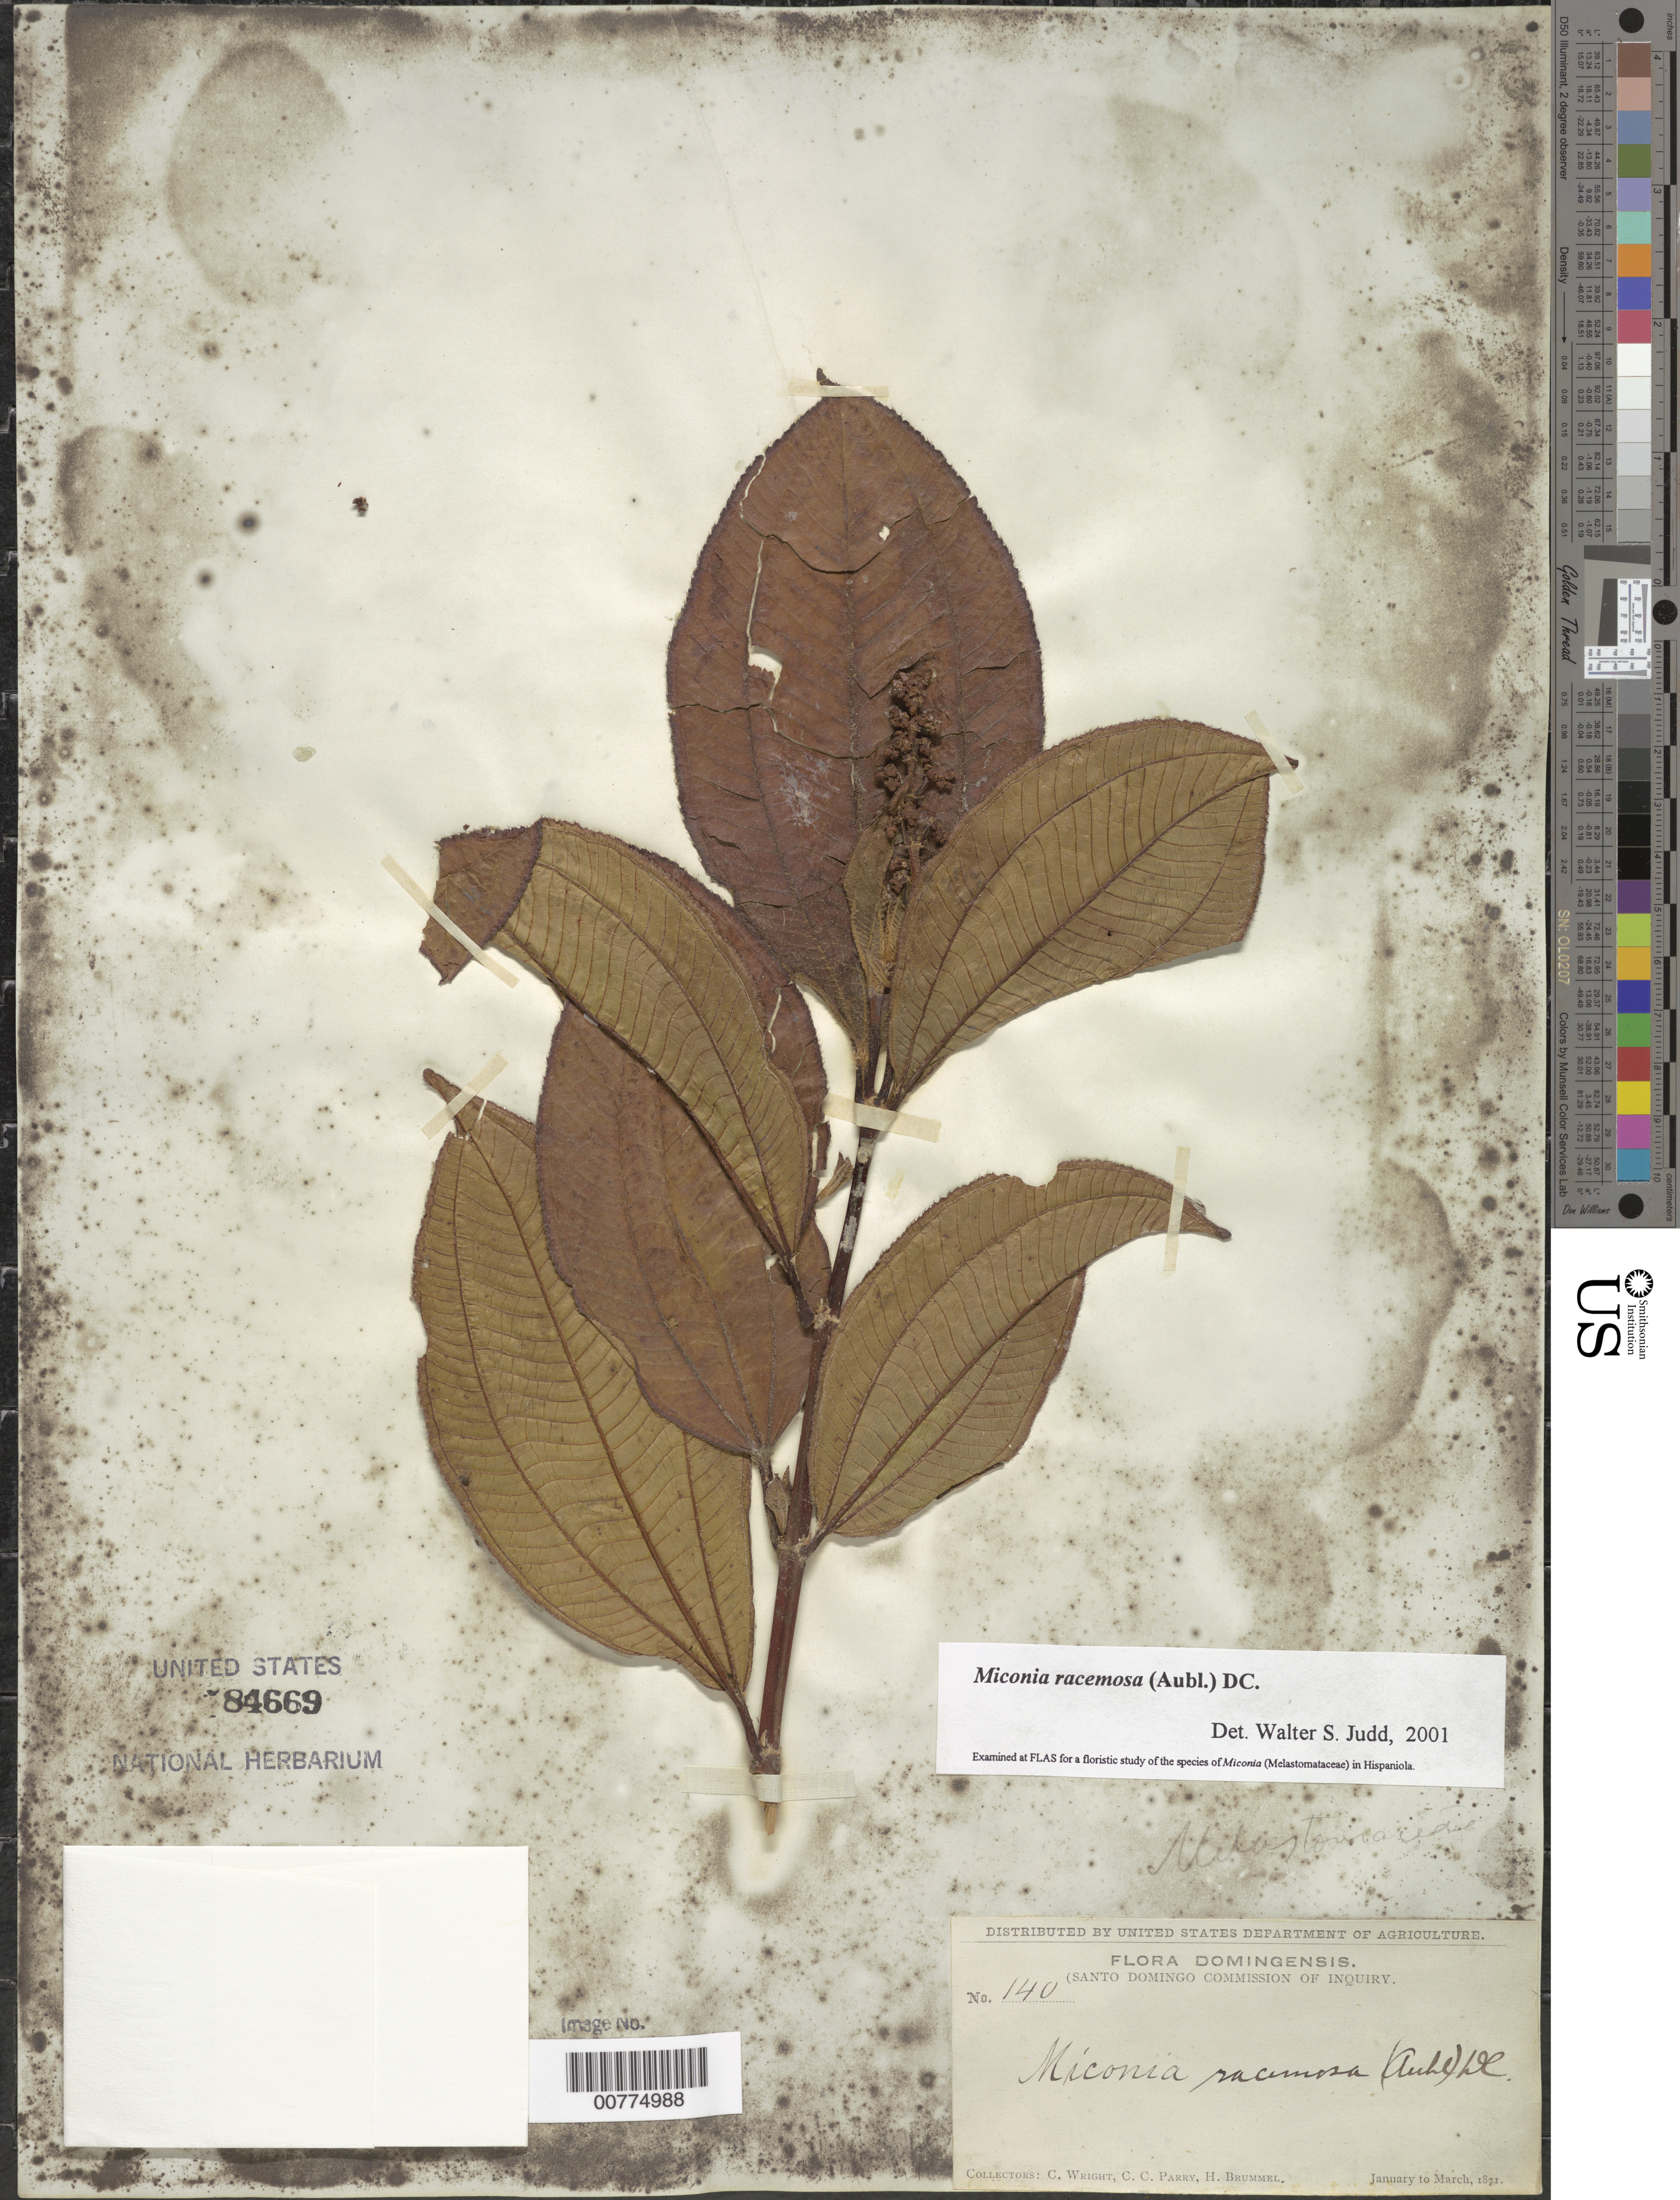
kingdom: Plantae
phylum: Tracheophyta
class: Magnoliopsida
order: Myrtales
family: Melastomataceae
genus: Miconia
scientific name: Miconia racemosa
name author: (Aubl.) DC.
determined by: Judd, Walter S.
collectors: C. Wright, C. C. Parry & H. Brummel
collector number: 140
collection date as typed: Jan 1871 to -- Mar 1871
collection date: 1871-01/1871-03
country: Dominican Republic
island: Hispaniola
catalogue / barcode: US 84669